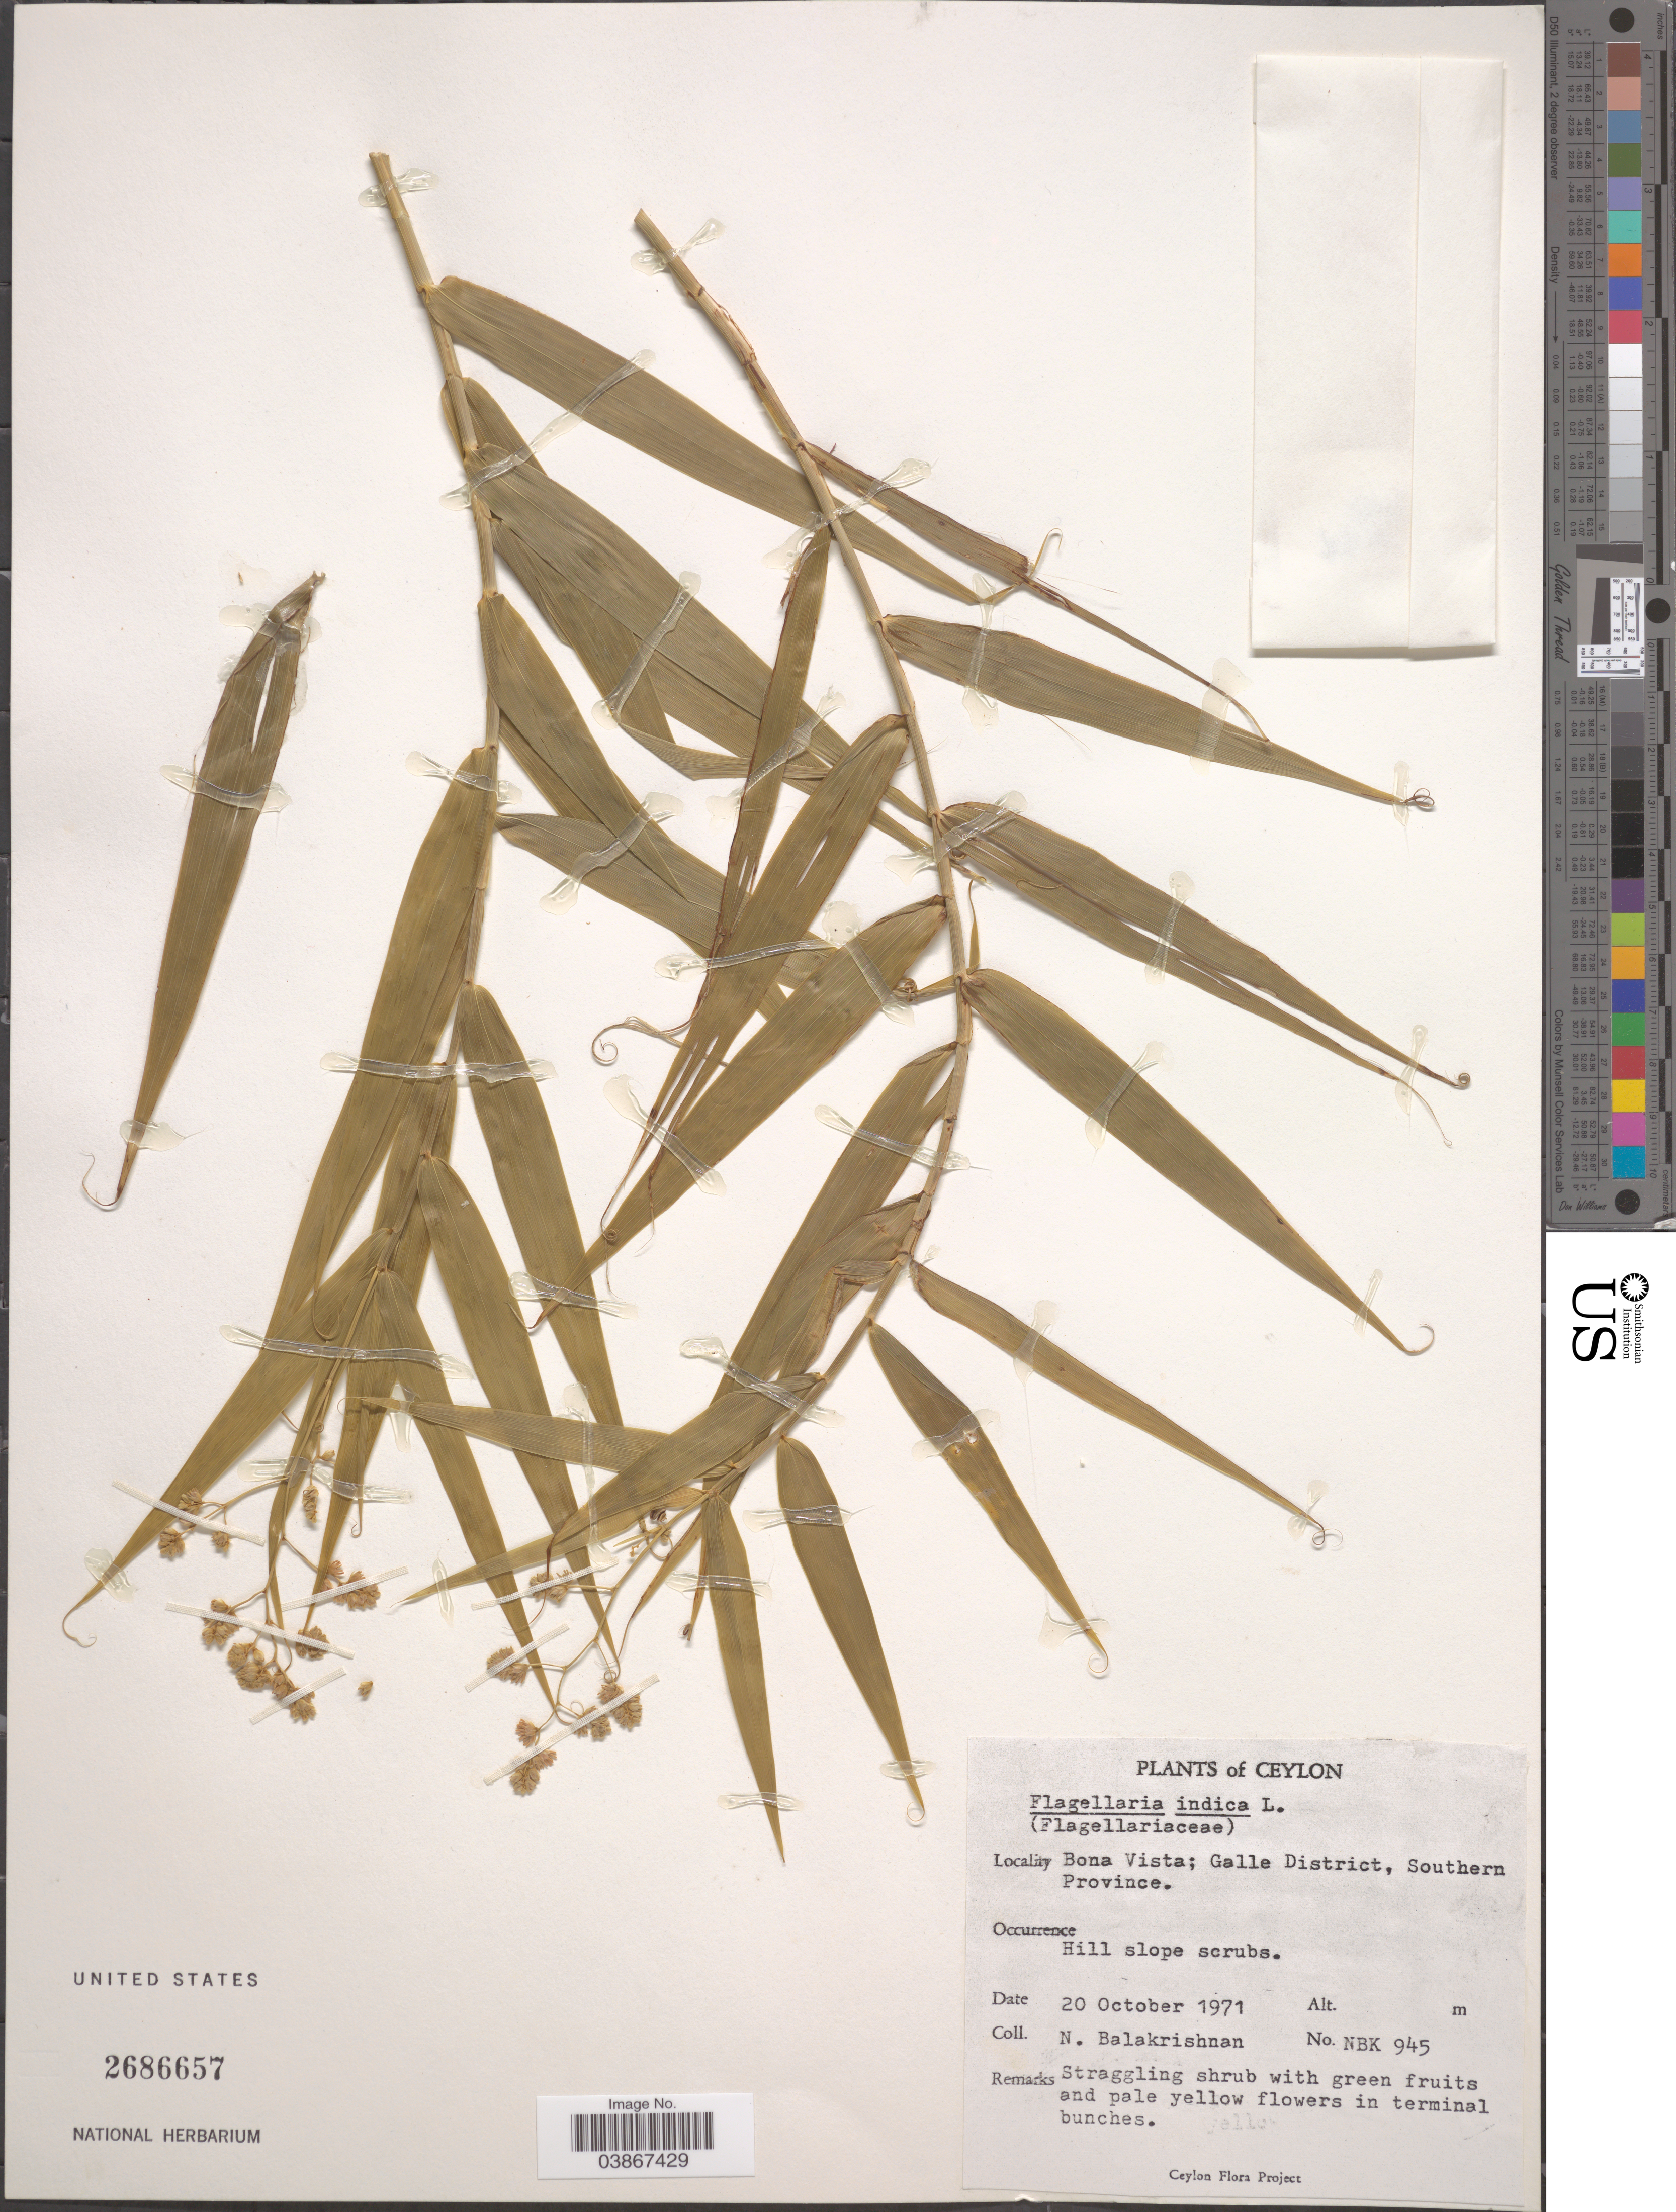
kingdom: Plantae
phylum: Tracheophyta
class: Liliopsida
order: Poales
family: Flagellariaceae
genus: Flagellaria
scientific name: Flagellaria indica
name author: L.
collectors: N. Balakrishnan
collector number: NBK 945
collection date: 1971-10-20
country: Sri Lanka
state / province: Southern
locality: Ceylon. Bona Vista; Galle District.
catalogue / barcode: US 2686657